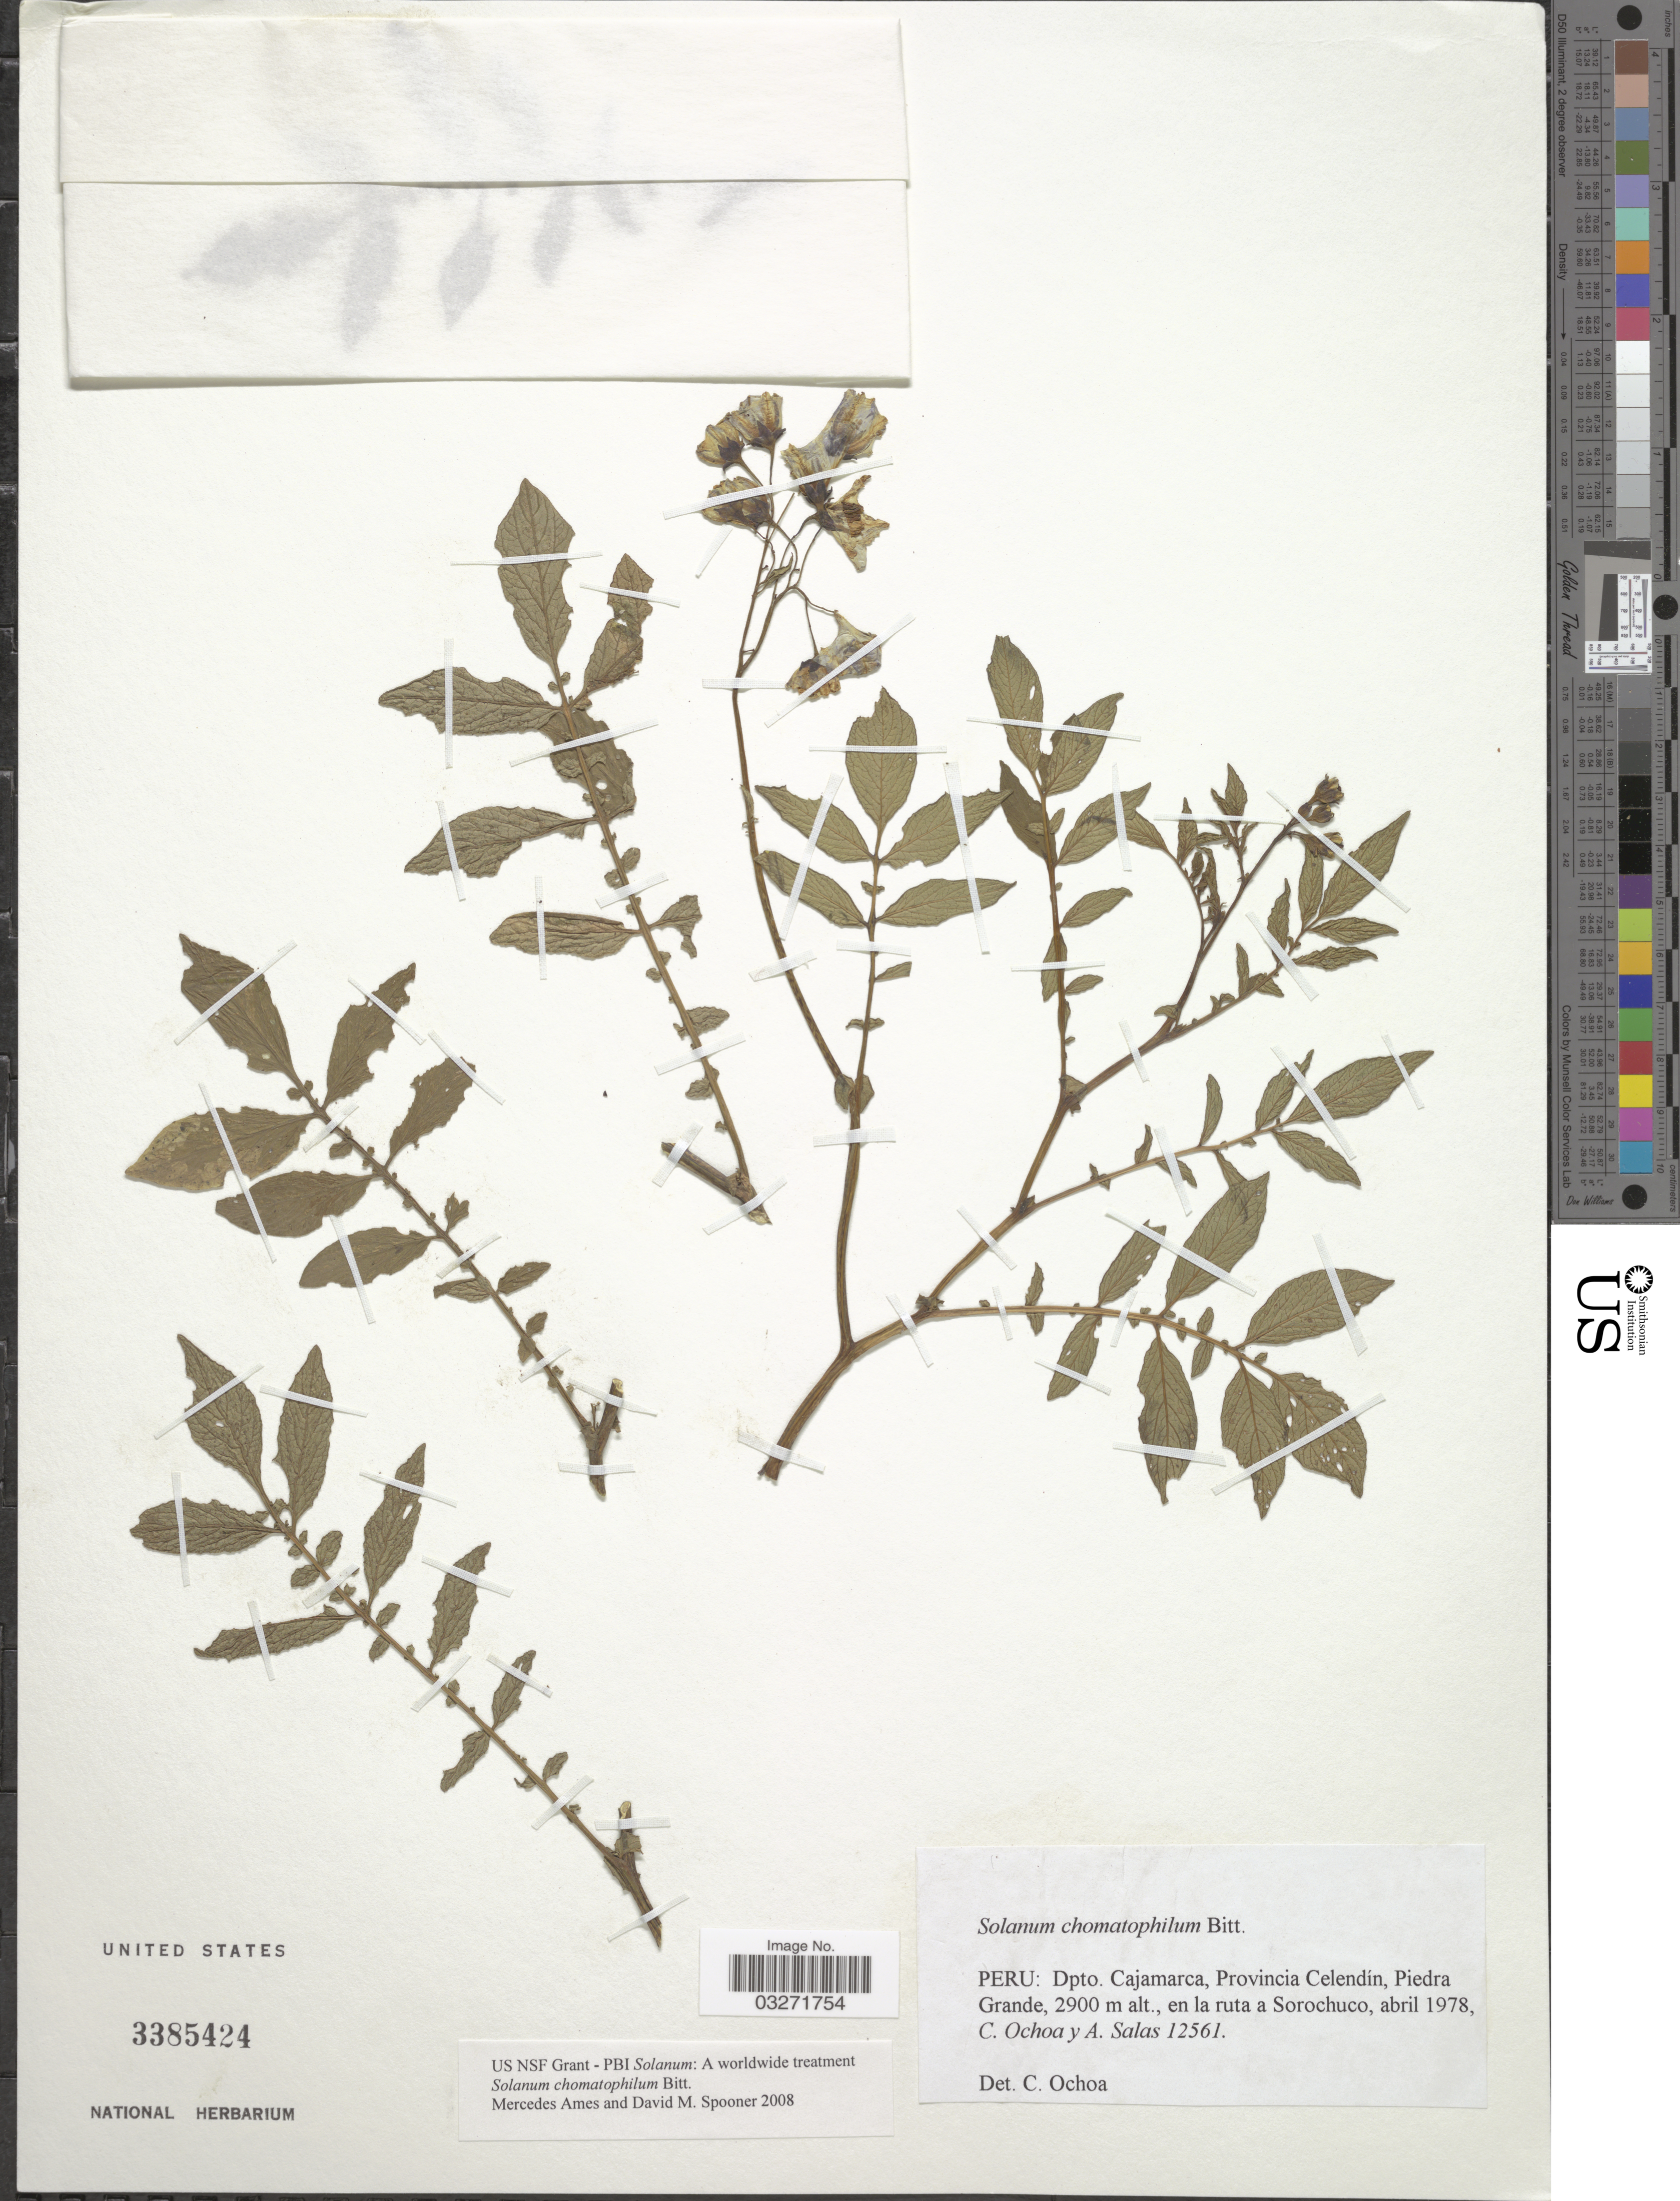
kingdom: Plantae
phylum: Tracheophyta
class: Magnoliopsida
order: Solanales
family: Solanaceae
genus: Solanum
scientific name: Solanum chomatophilum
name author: Bitter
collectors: C. Ochoa & A. Salas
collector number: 12561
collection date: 1978-04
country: Peru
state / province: Cajamarca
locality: Dpto. Cajamarca, Provincia Celendín, Piedra Grande, en la ruta a Sorochuco.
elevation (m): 2900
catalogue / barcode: US 3385424